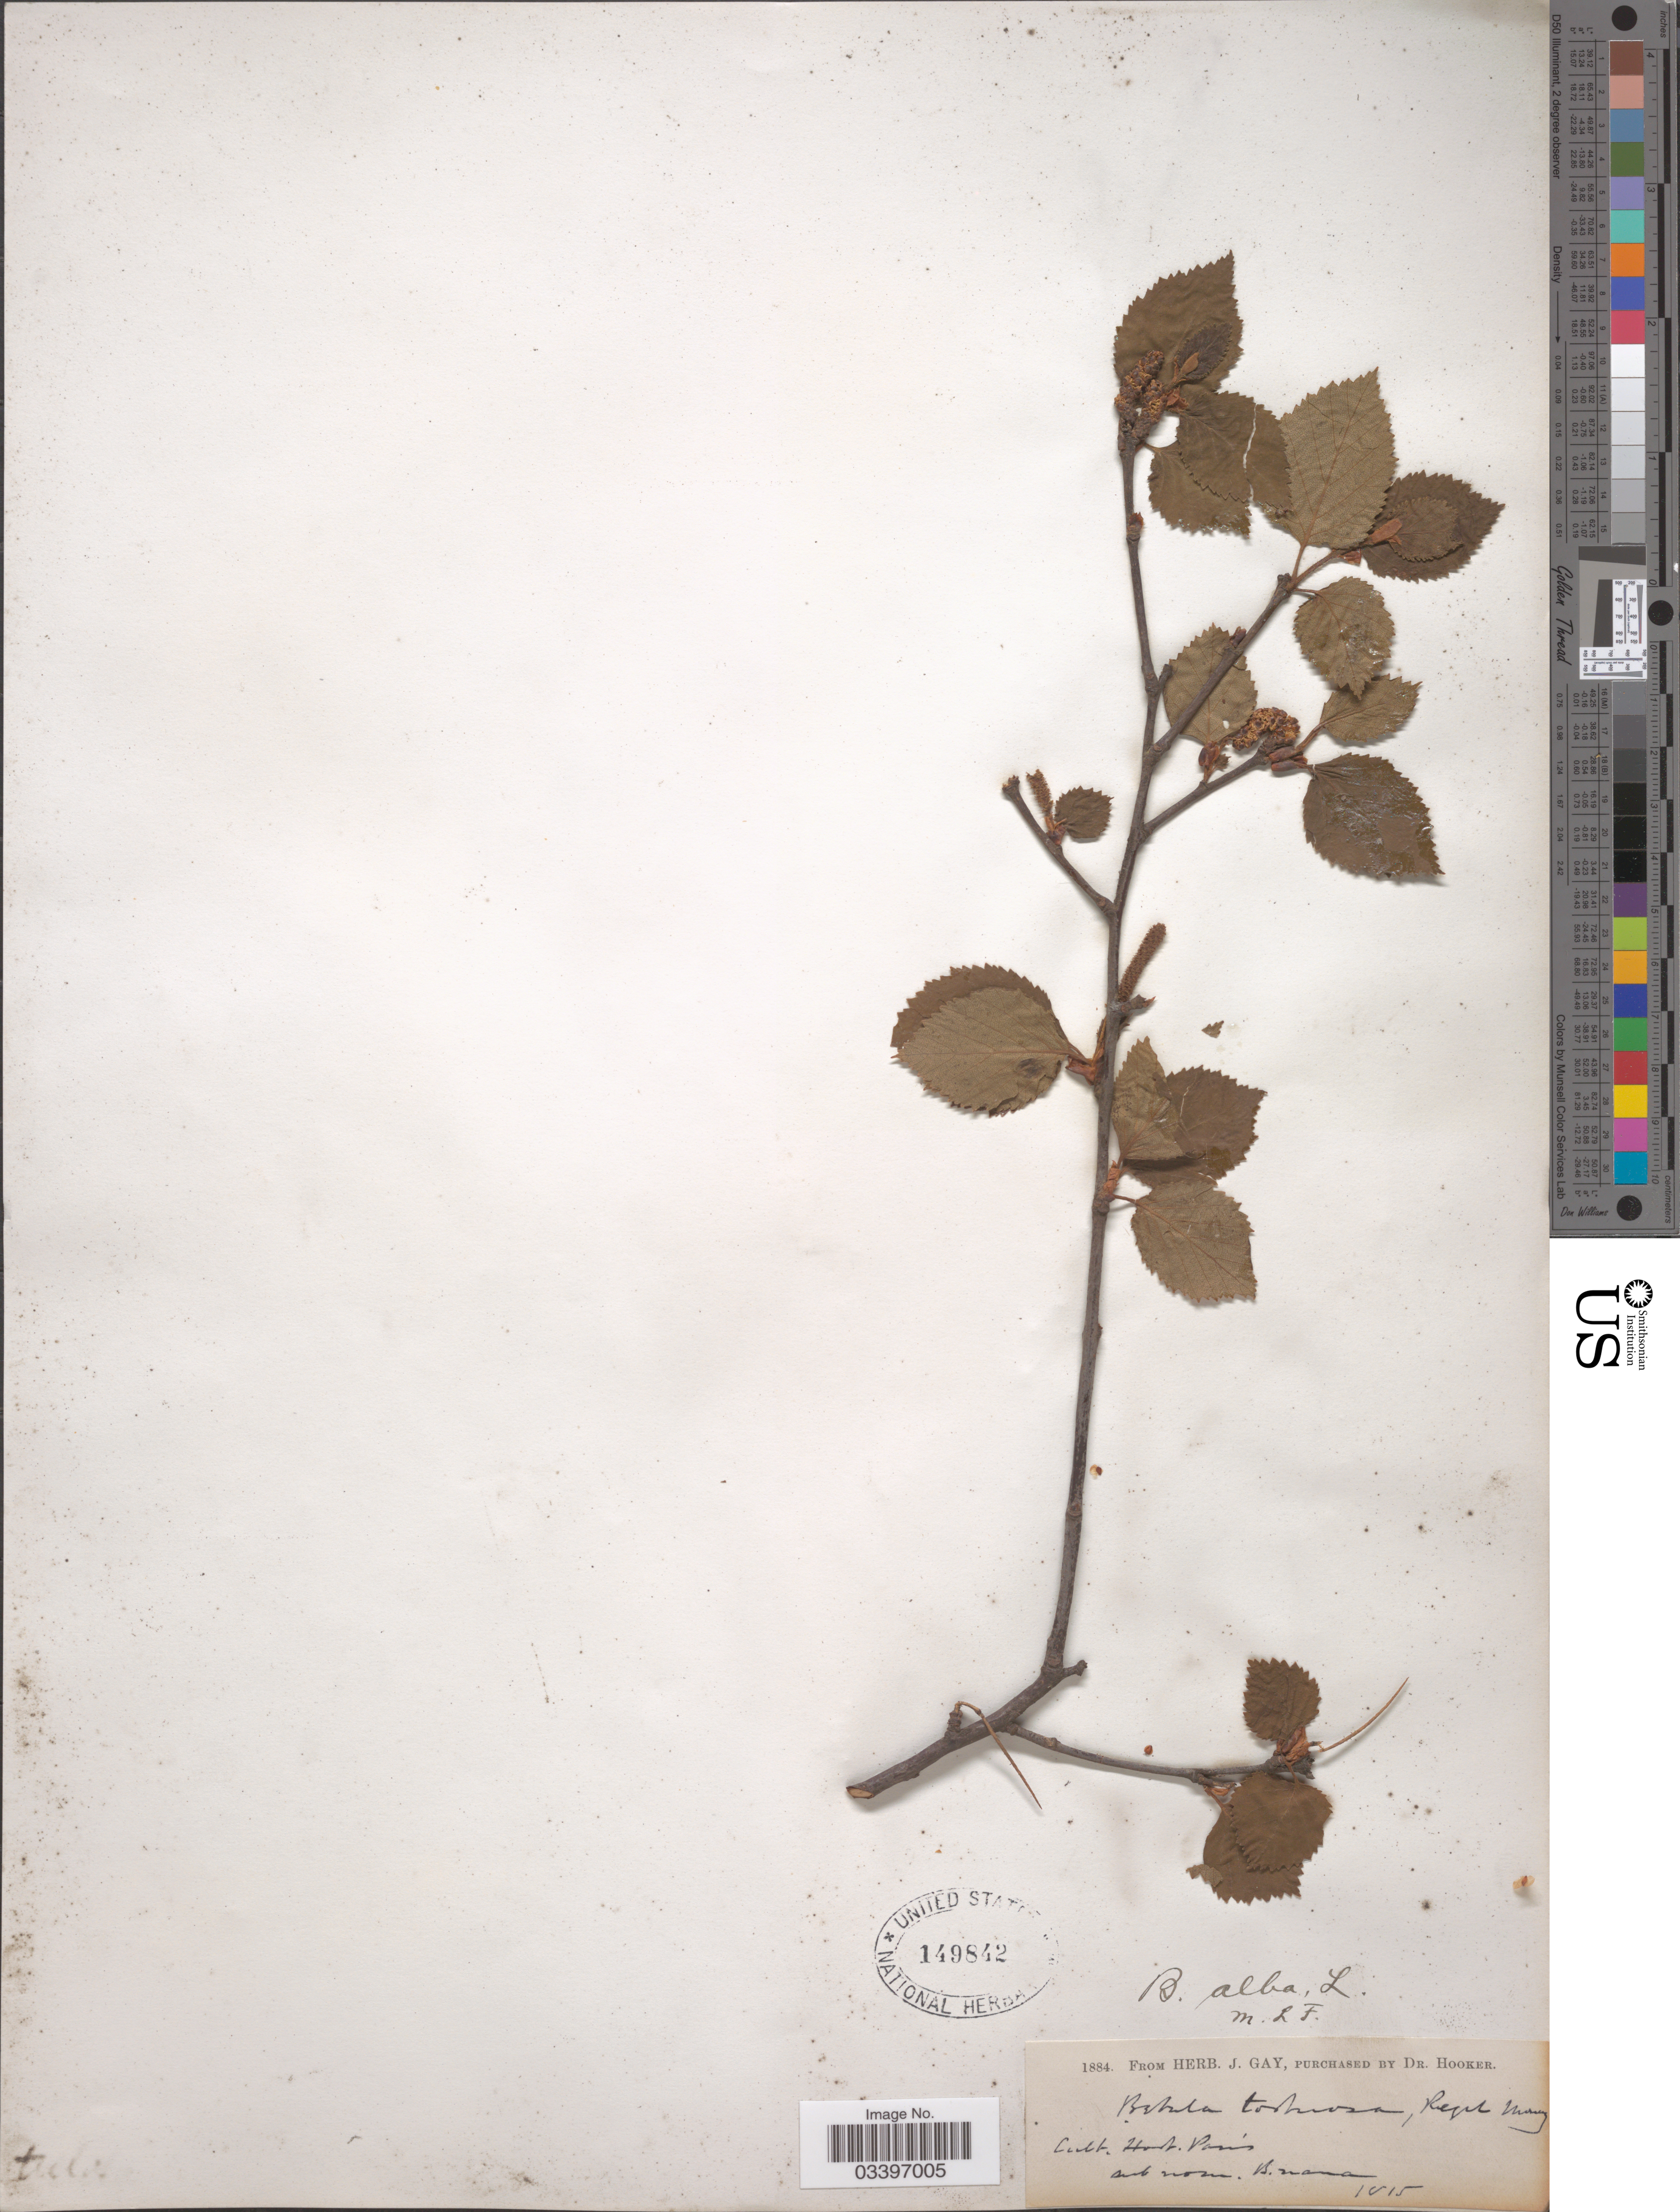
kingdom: Plantae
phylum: Tracheophyta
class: Magnoliopsida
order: Fagales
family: Betulaceae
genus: Betula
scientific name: Betula alba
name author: L.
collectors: ex herb. J. Gay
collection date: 1815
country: France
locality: Cult. Hort. Paris.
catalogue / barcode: US 149842